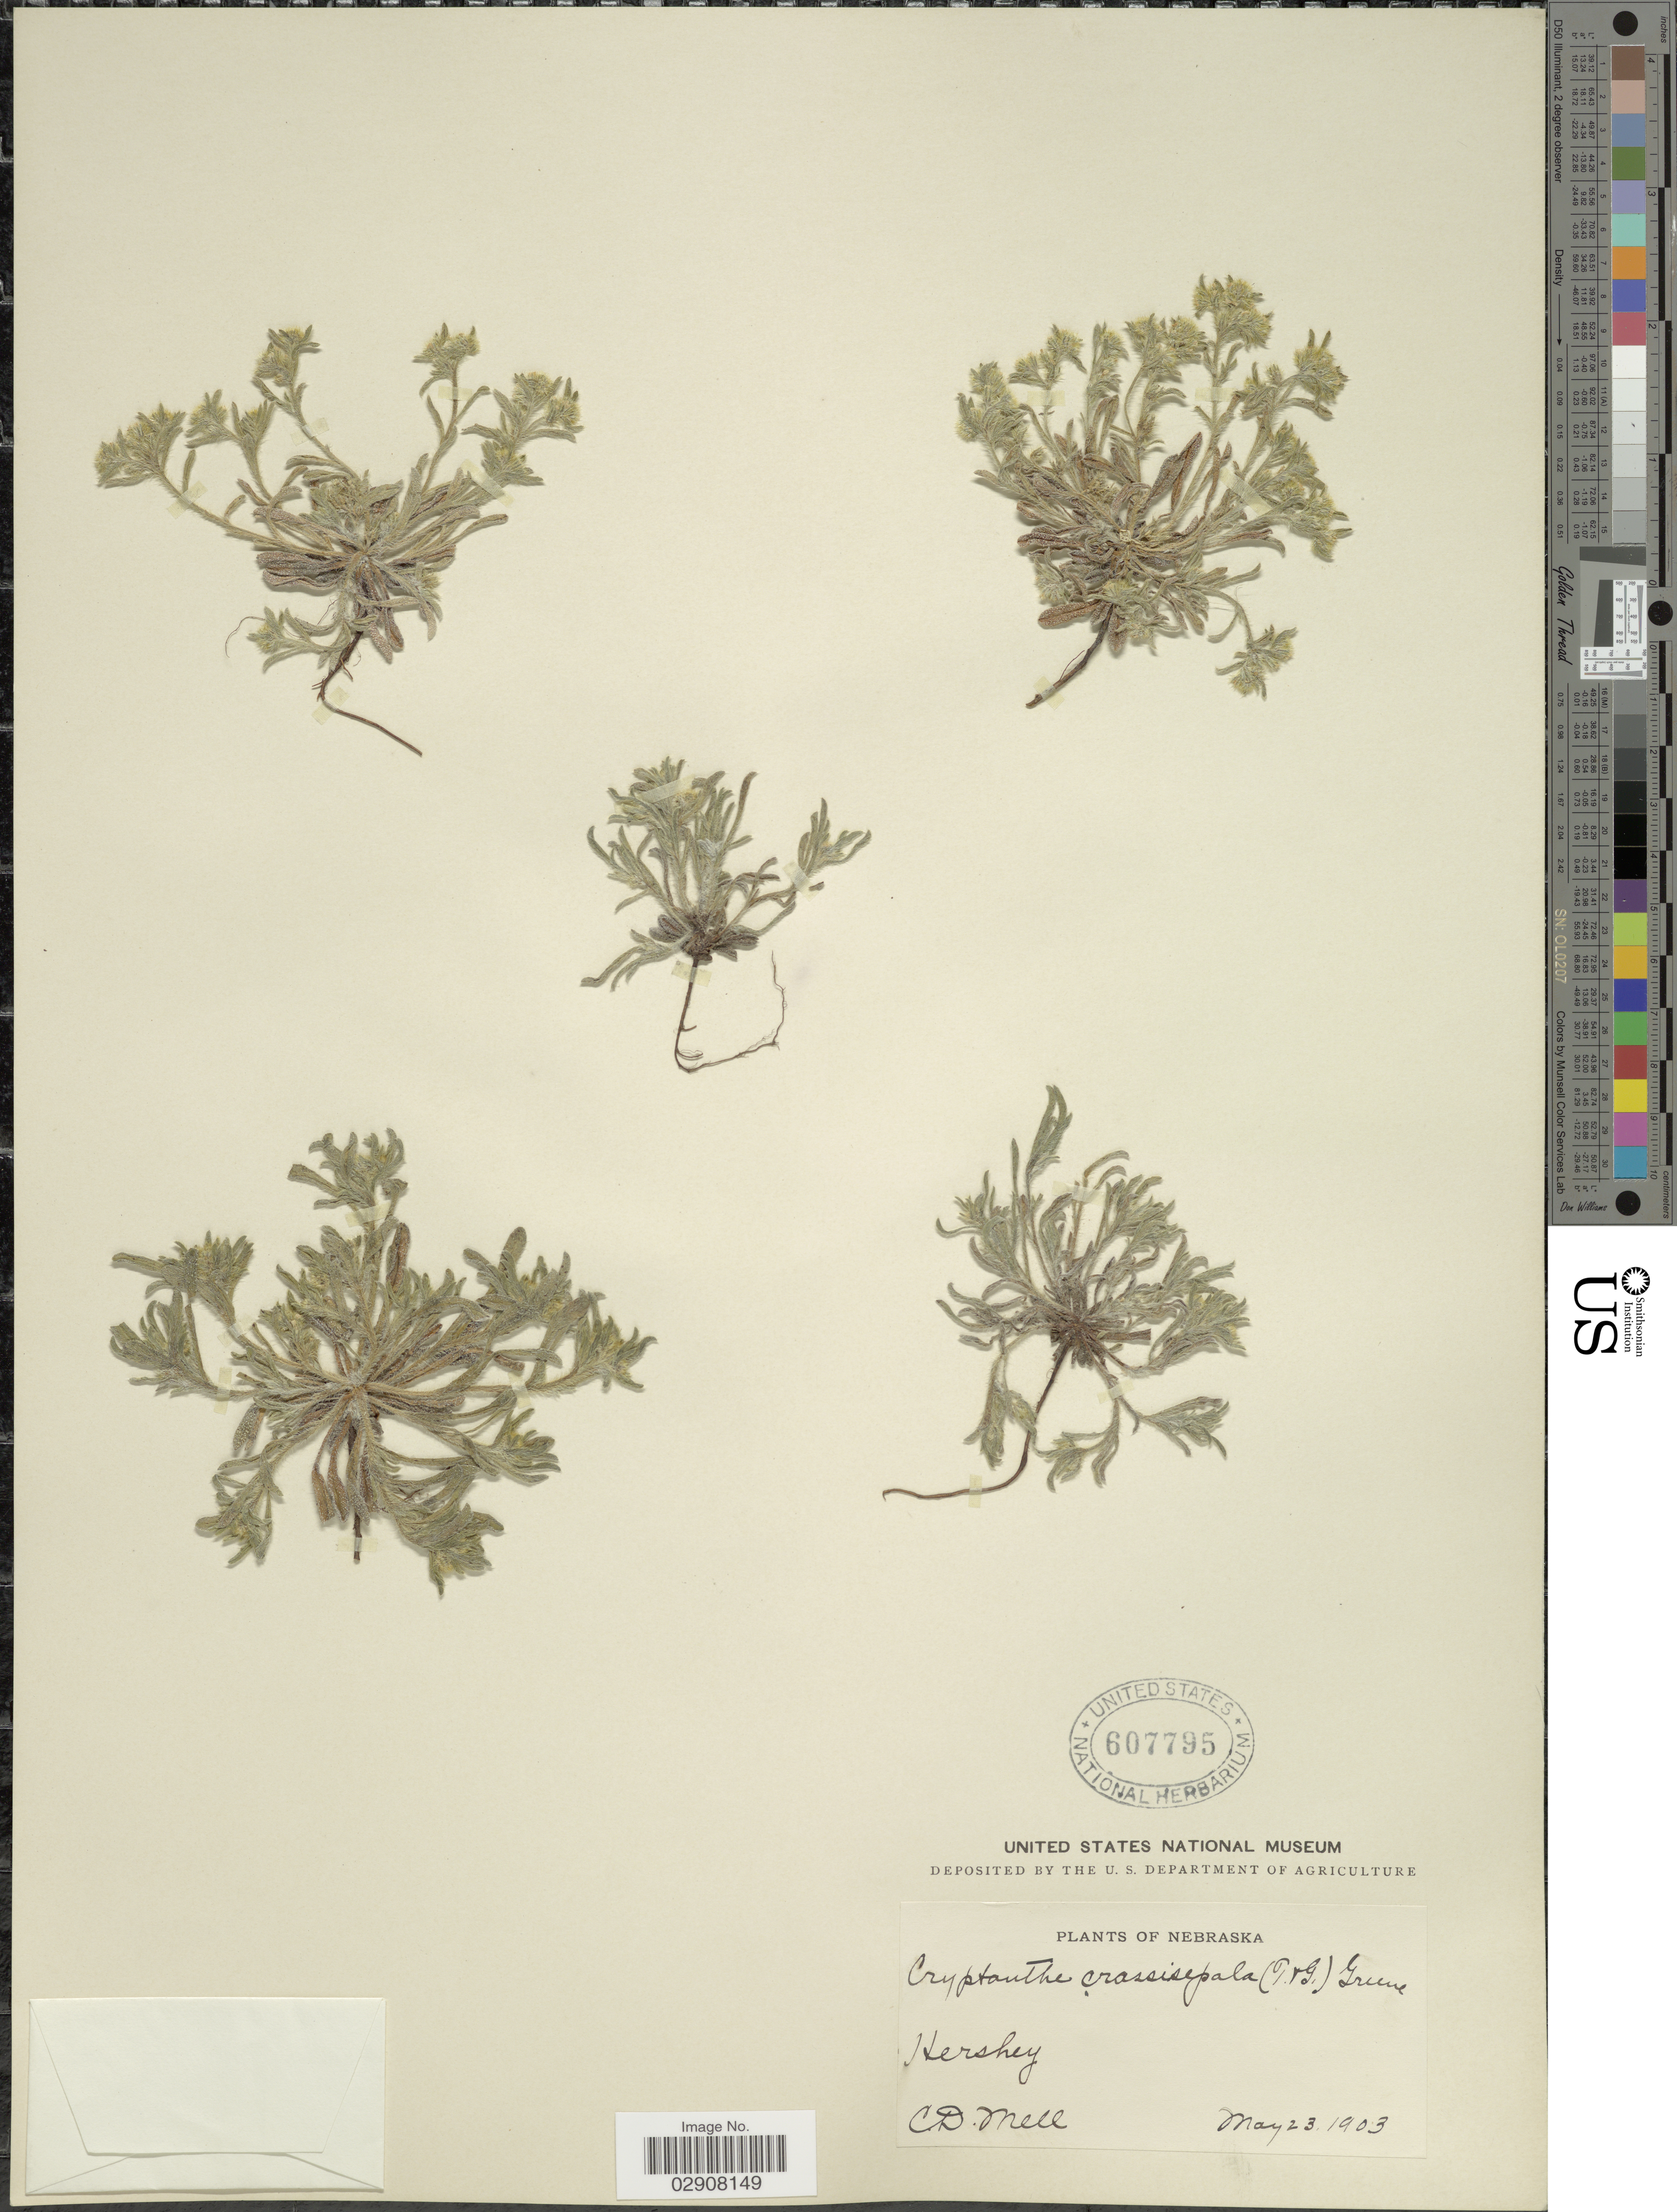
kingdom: Plantae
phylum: Tracheophyta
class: Magnoliopsida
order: Boraginales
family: Boraginaceae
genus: Cryptantha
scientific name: Cryptantha minima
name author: Rydb.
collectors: C. D. Mell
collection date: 1903-05-23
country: United States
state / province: Nebraska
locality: Hershey.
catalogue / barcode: US 607795